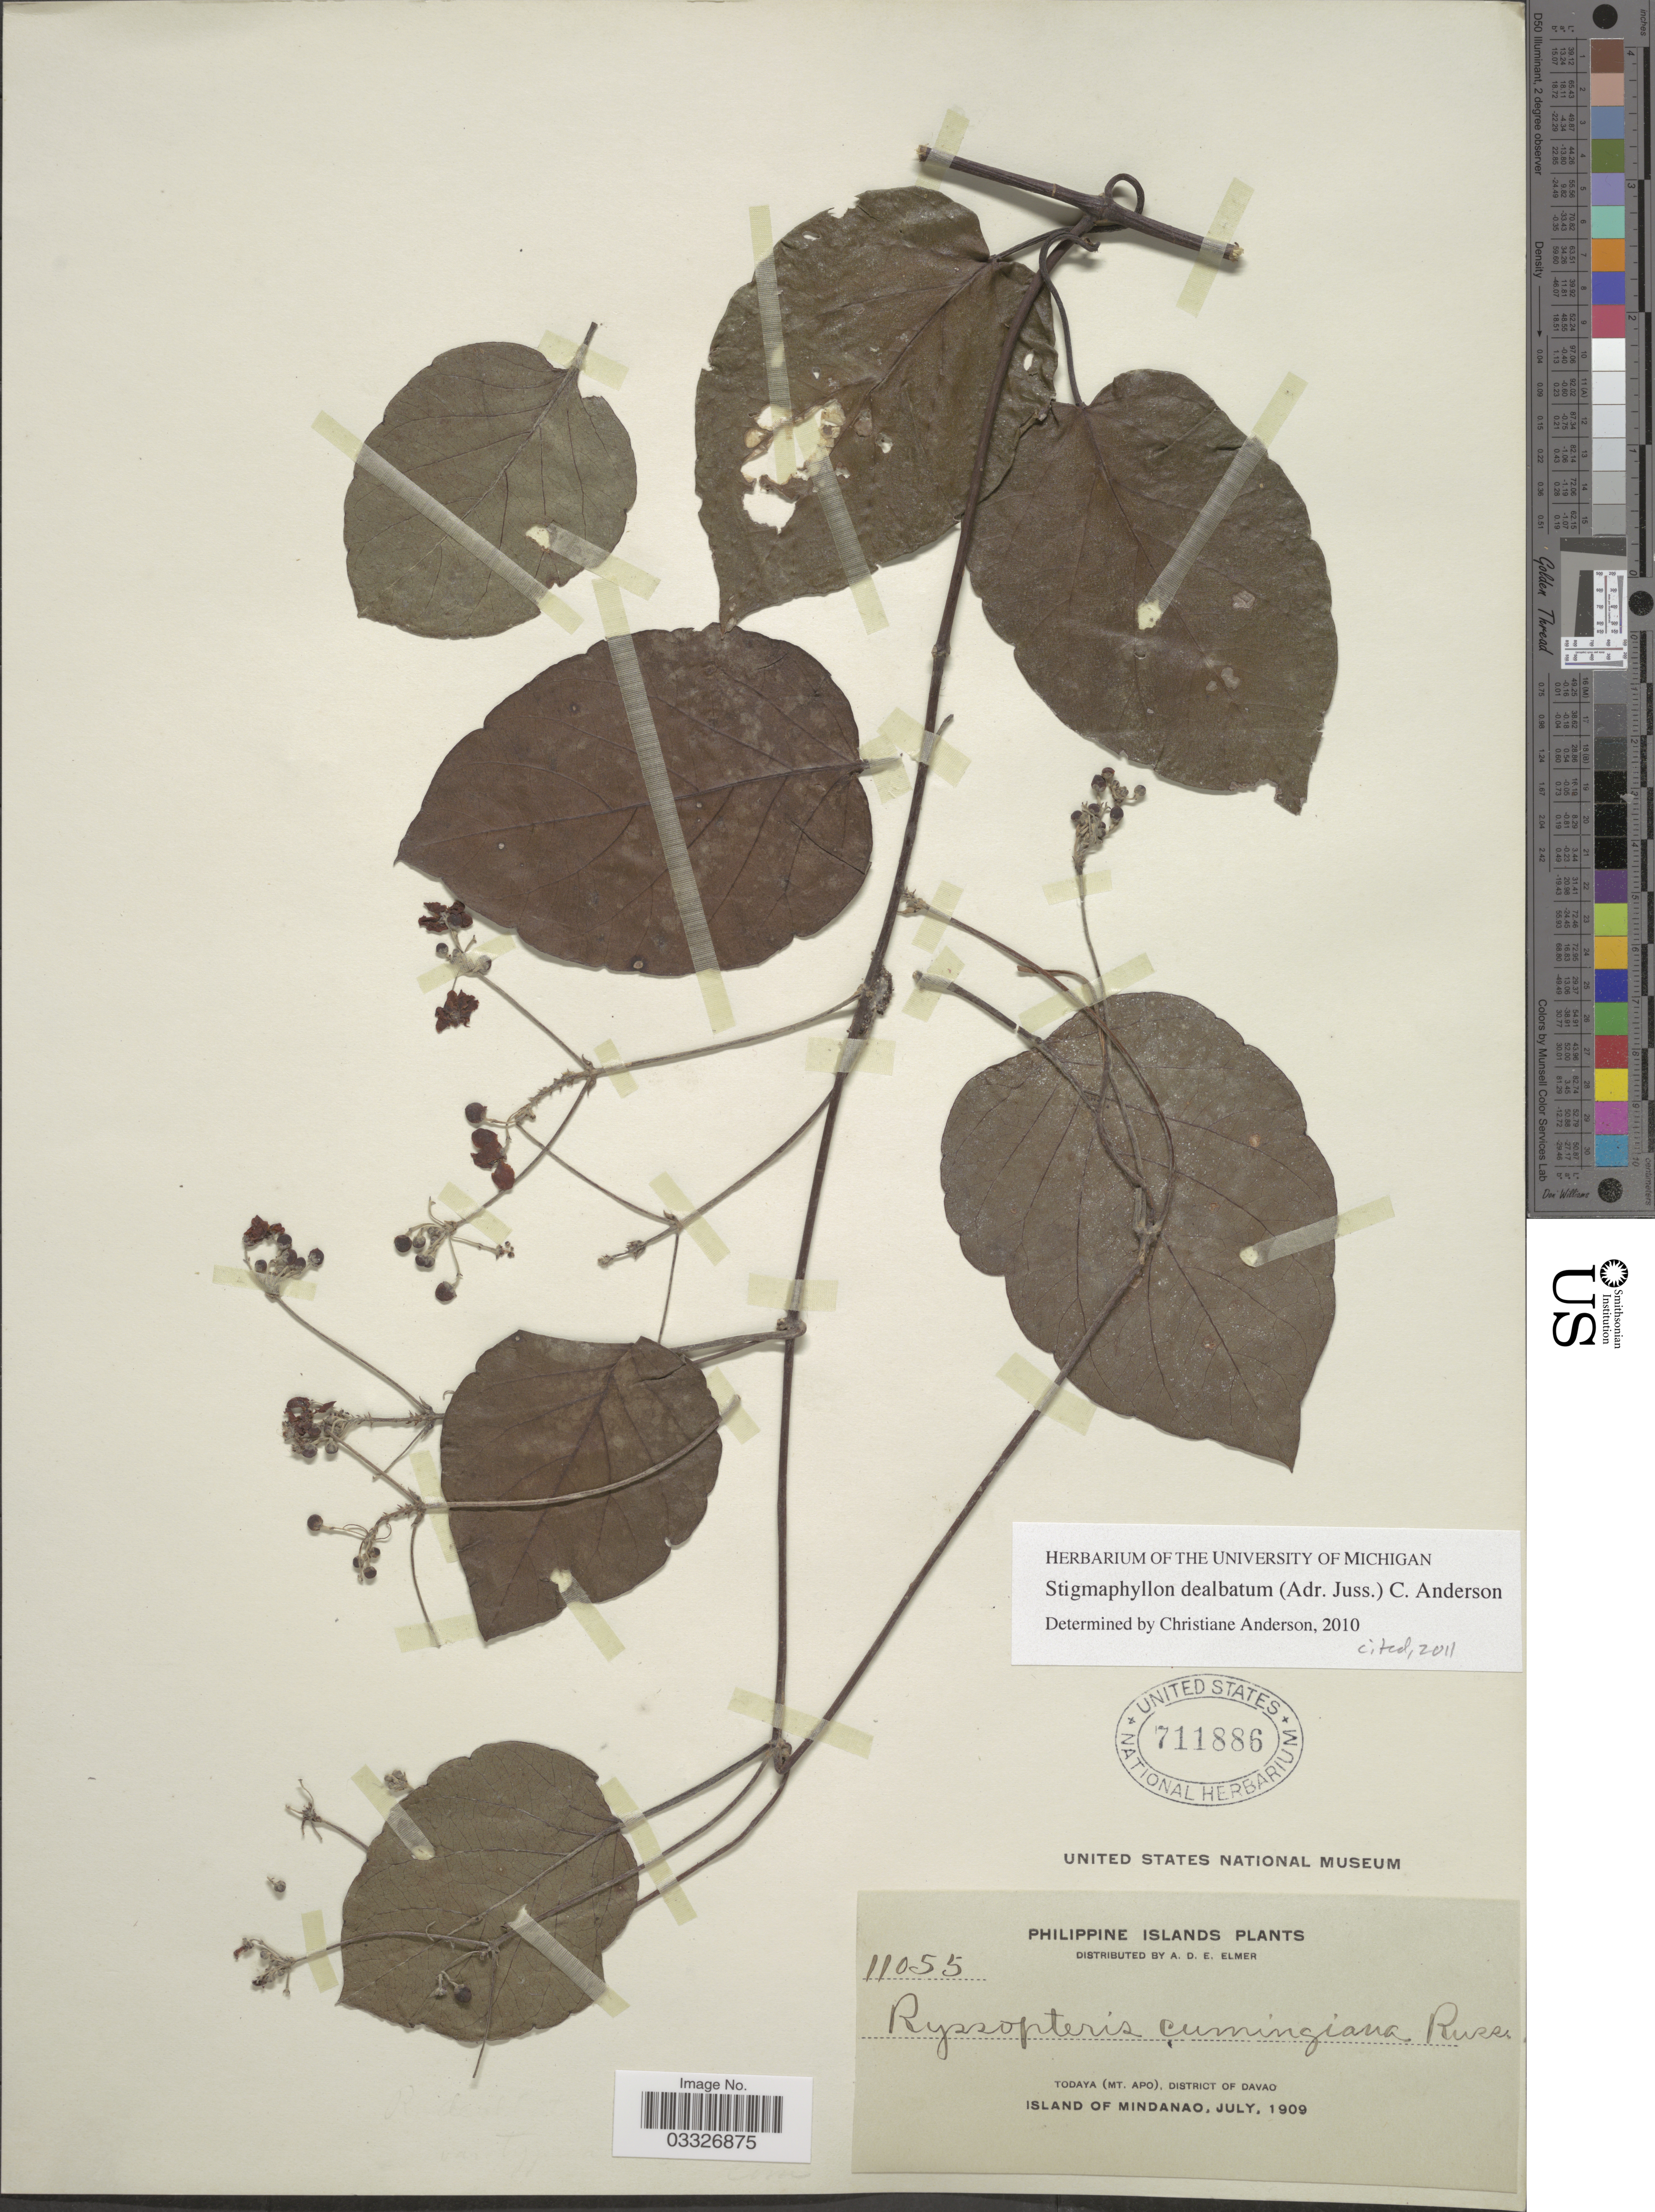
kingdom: Plantae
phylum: Tracheophyta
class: Magnoliopsida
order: Malpighiales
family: Malpighiaceae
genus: Stigmaphyllon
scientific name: Stigmaphyllon dealbatum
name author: (A. Juss.) C.E. Anderson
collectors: A. D. E. Elmer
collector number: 11055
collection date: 1909-07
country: Philippines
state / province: Davao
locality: Todaya (Mt. Apo), District of Davao, Island of Mindanao.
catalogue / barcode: US 711886